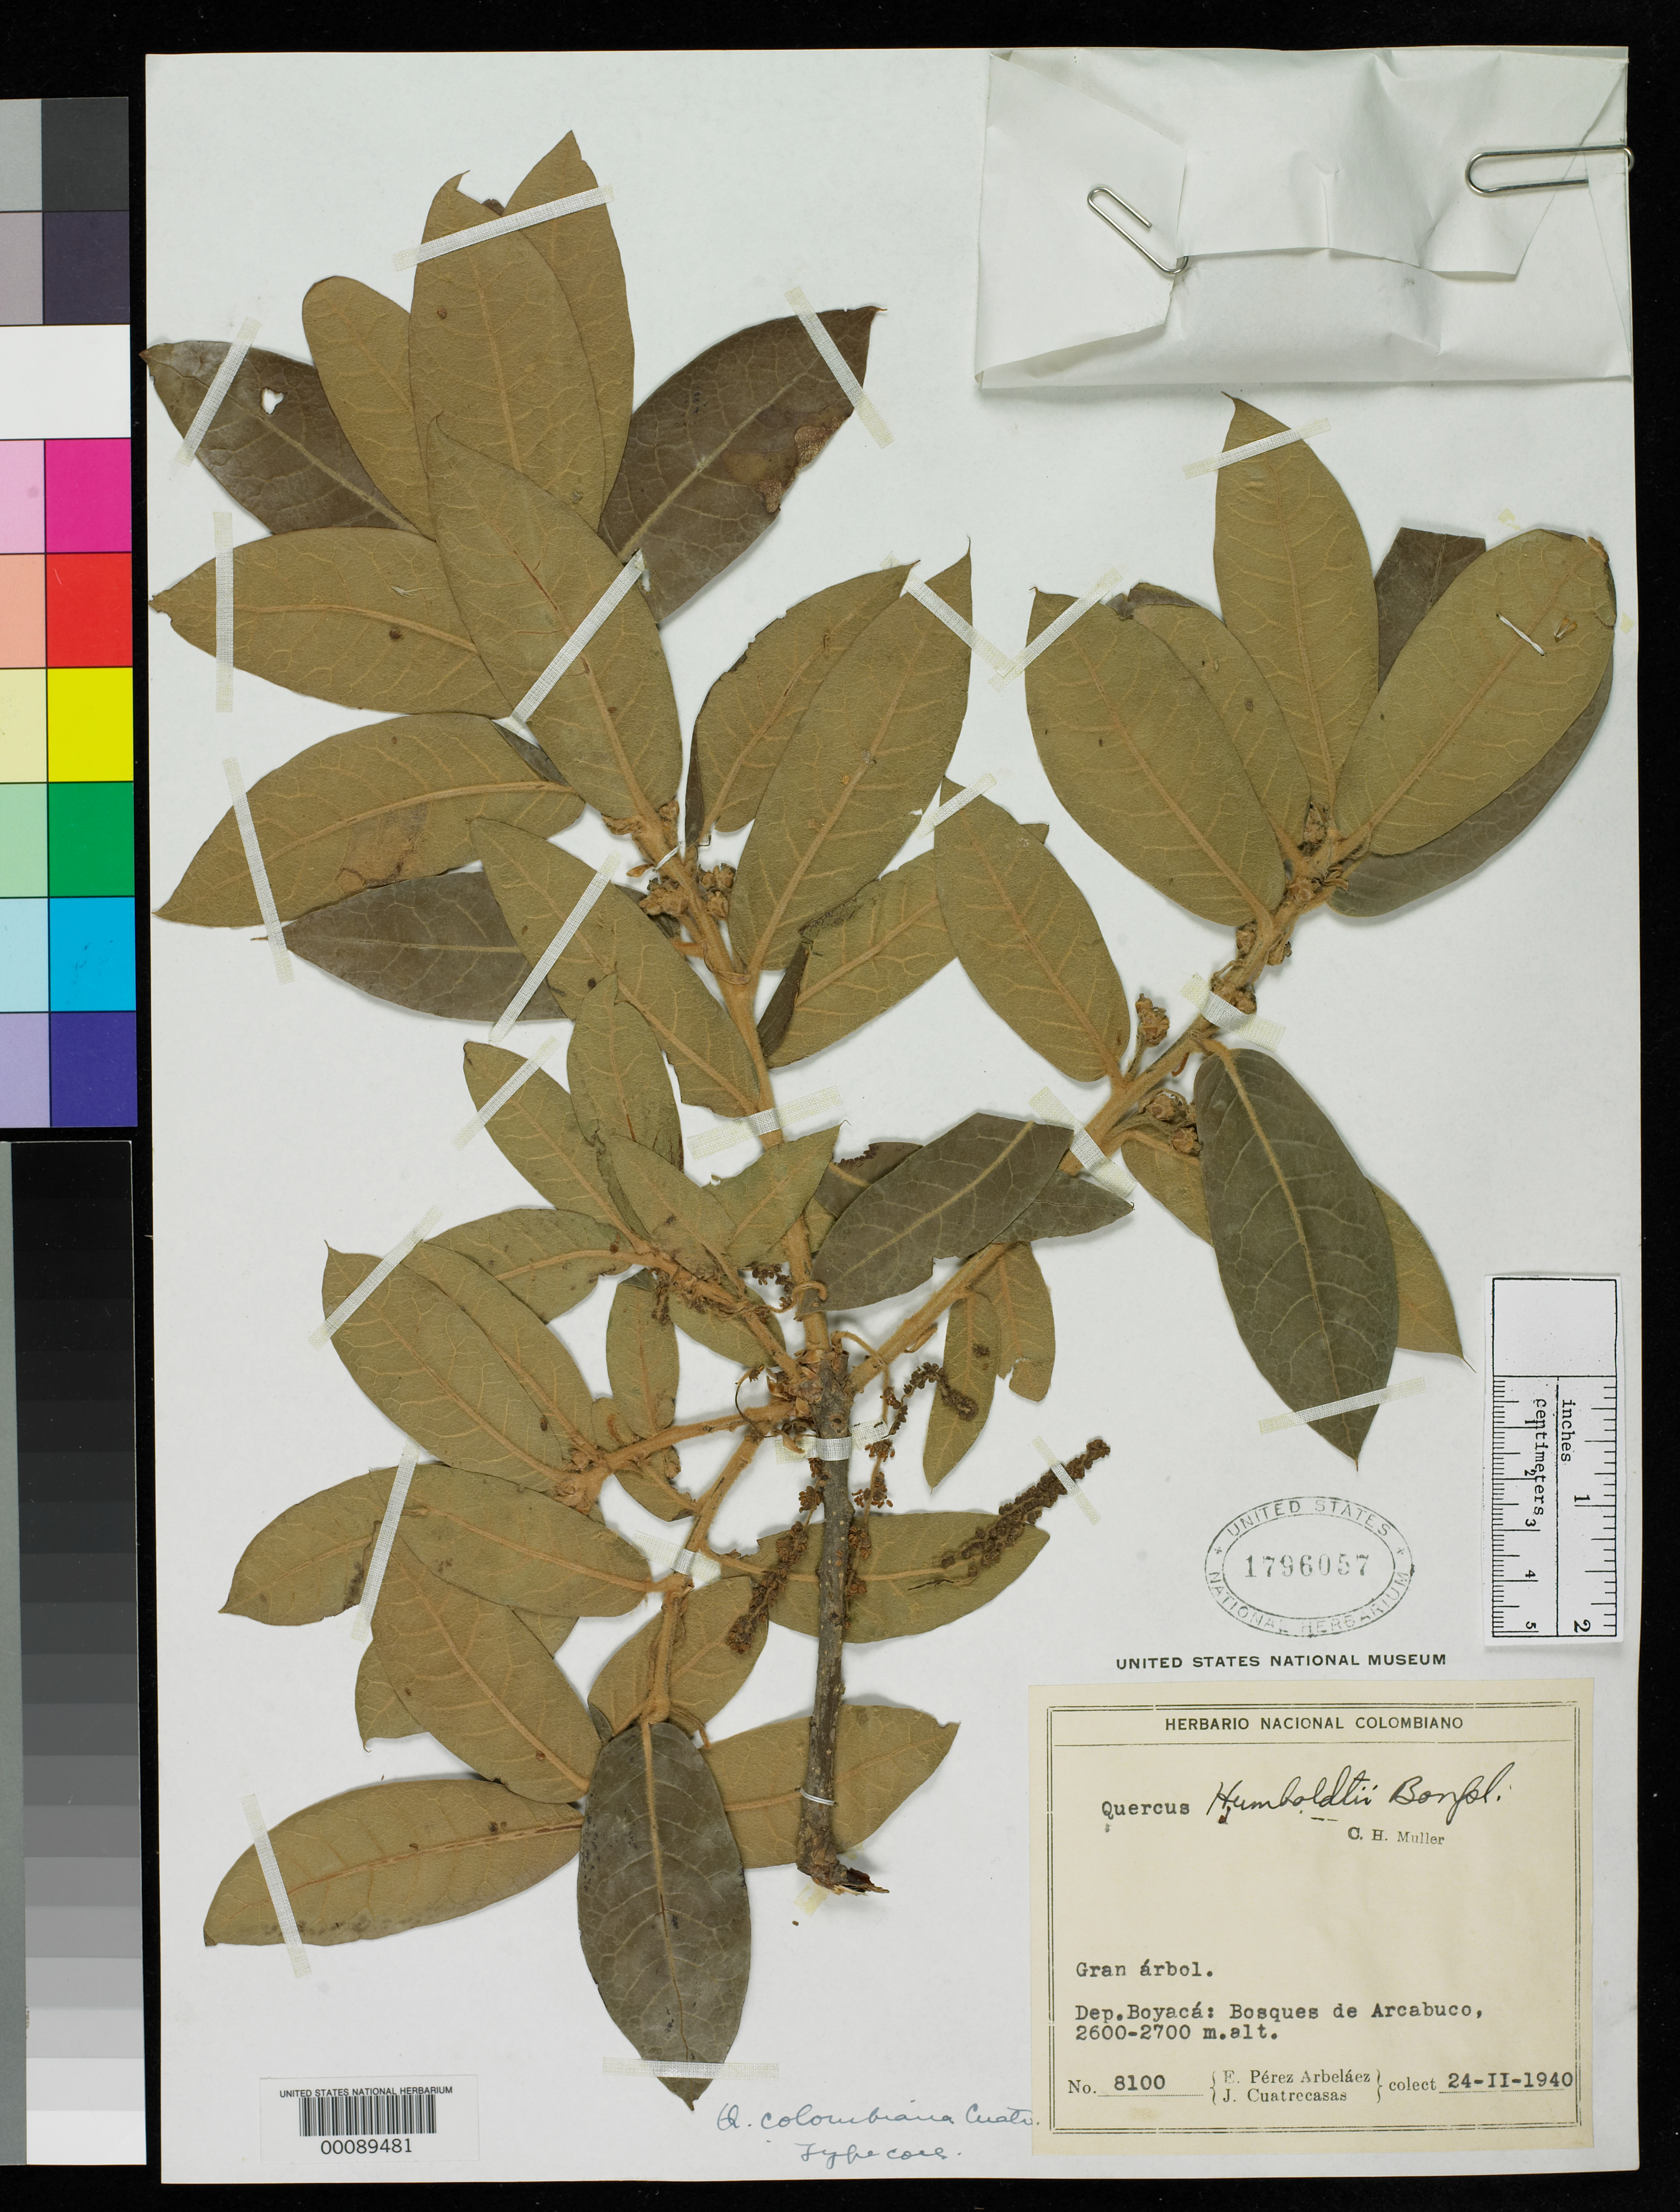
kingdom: Plantae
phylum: Tracheophyta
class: Magnoliopsida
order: Fagales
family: Fagaceae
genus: Quercus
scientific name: Quercus colombiana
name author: Cuatrec.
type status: Type Collection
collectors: E. Pérez Arbeláez & J. Cuatrecasas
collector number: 8100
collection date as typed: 24 Feb 1940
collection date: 1940-02-24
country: Colombia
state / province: Boyacá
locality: Bosques de Arcabuco.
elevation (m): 2600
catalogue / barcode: US 1796057